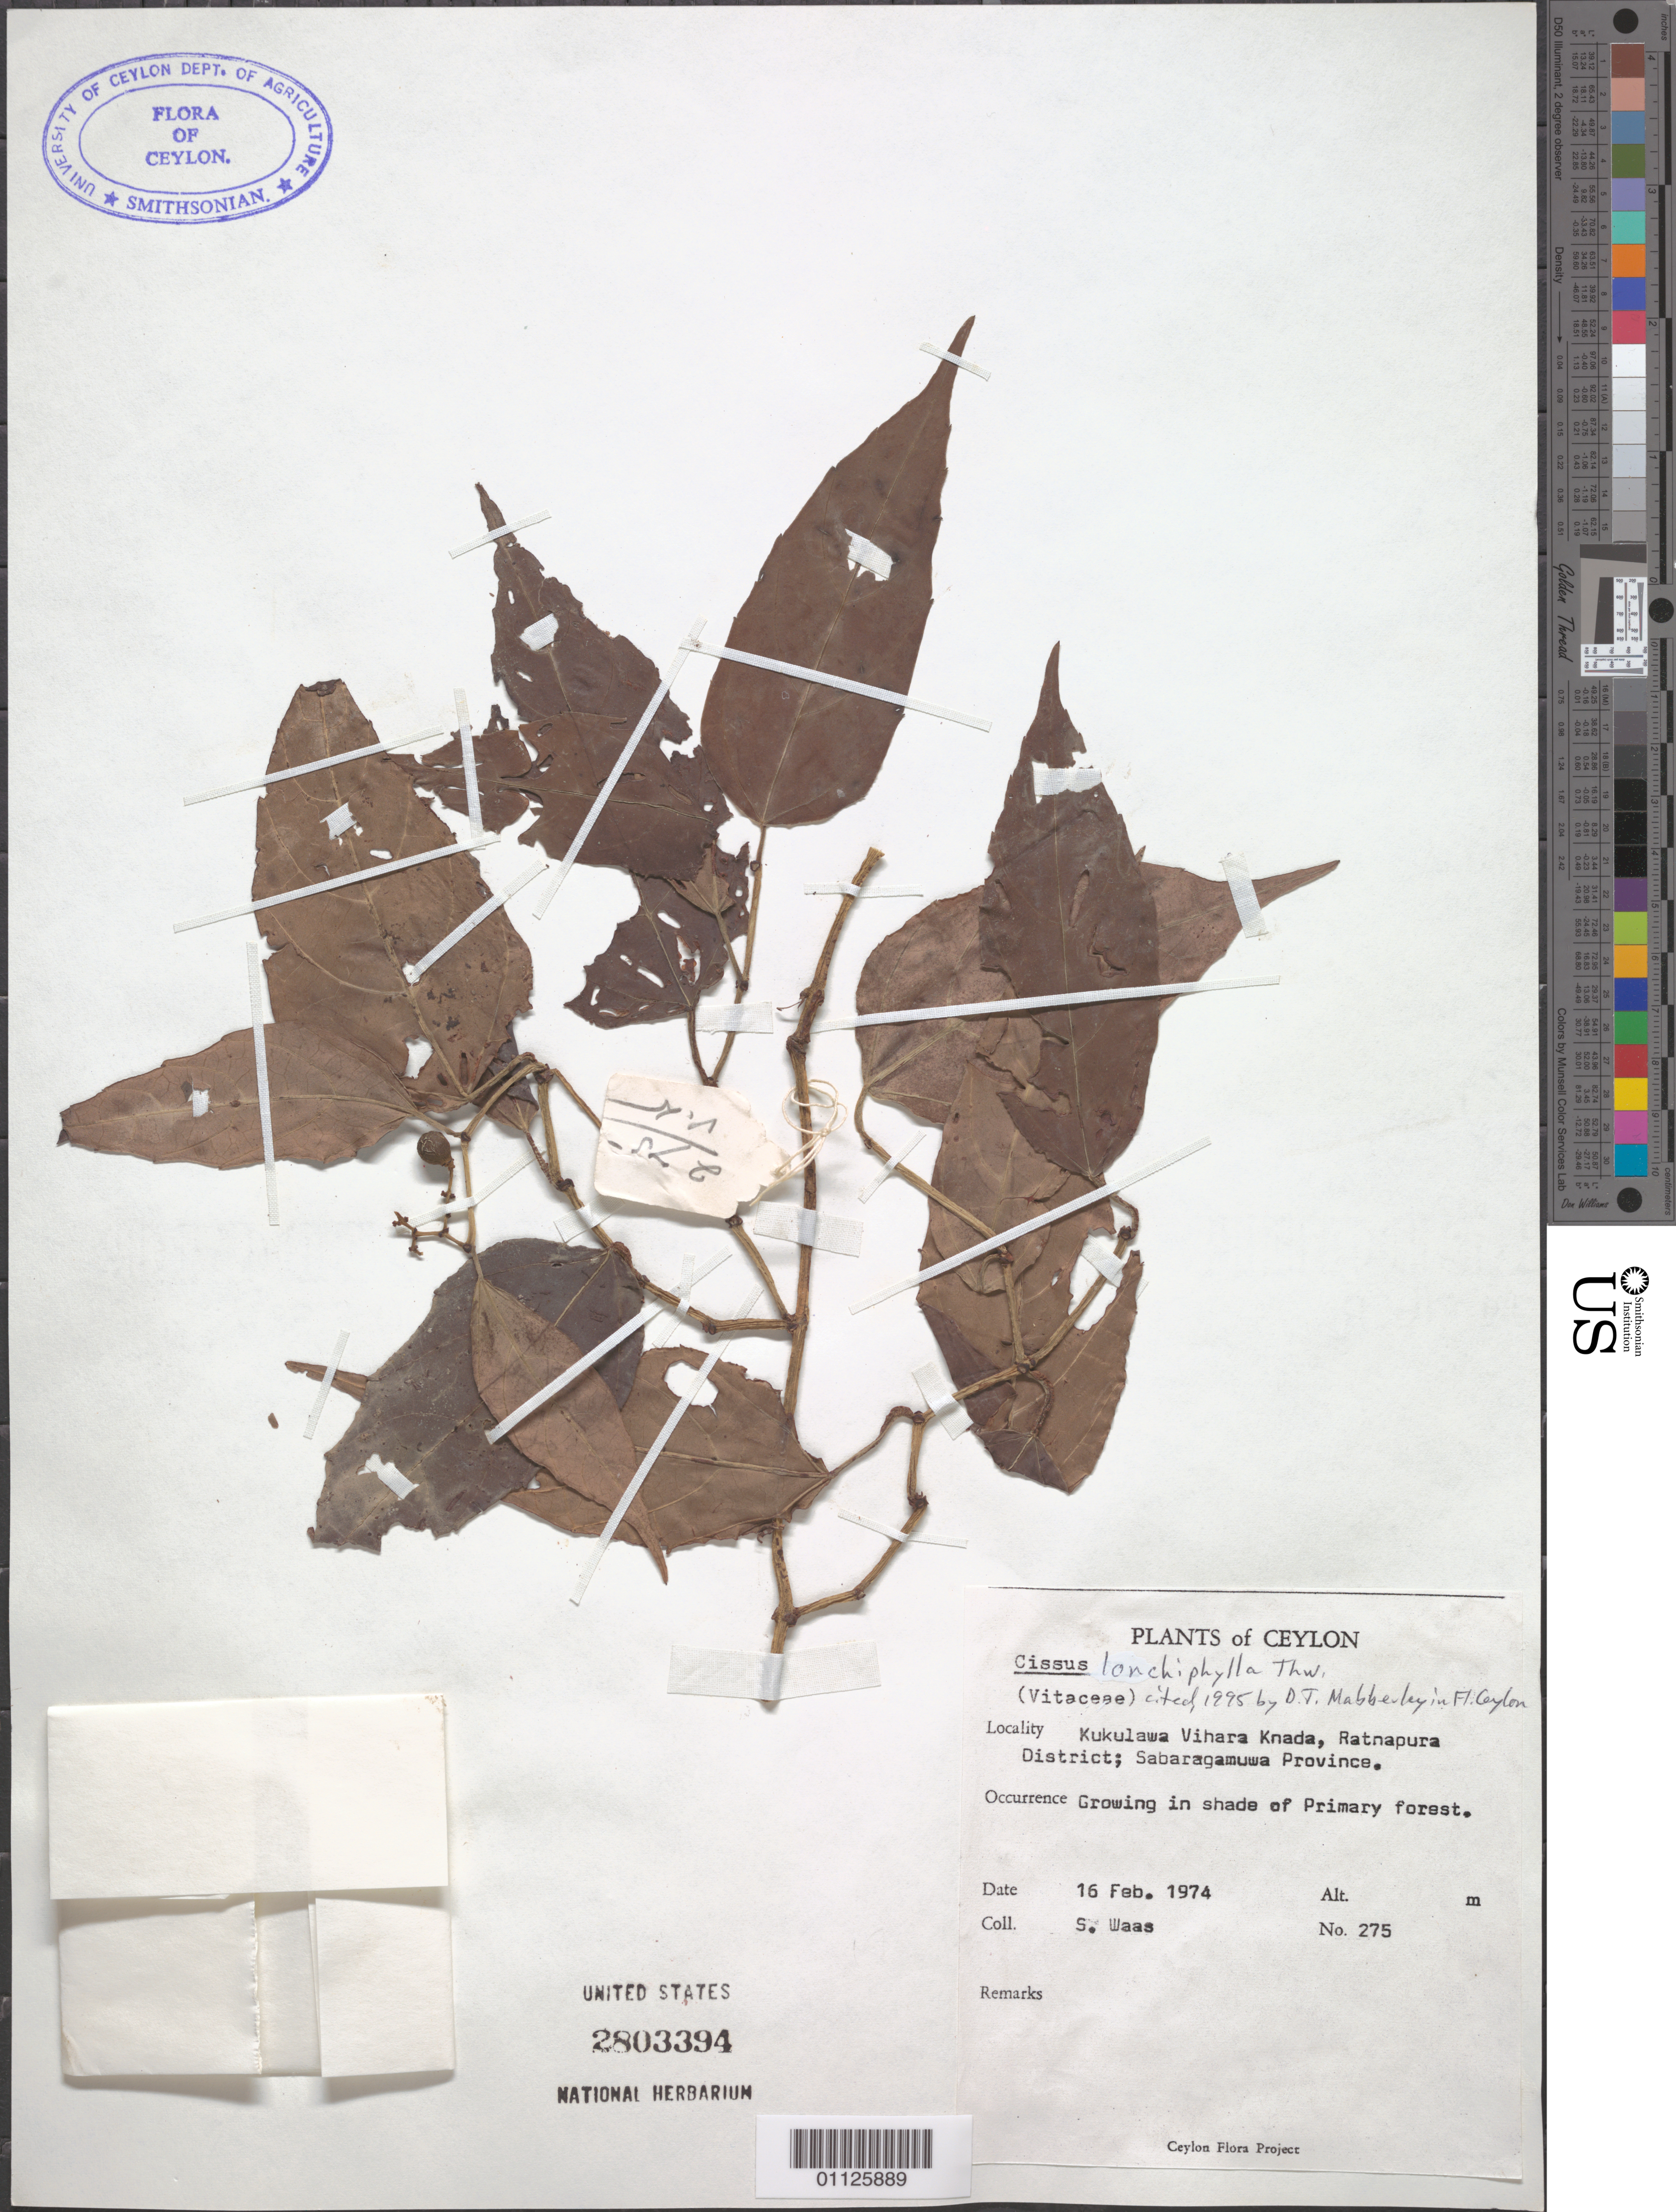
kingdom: Plantae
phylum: Tracheophyta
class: Magnoliopsida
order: Vitales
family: Vitaceae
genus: Cissus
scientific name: Cissus lonchiphylla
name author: Thwaites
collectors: S. Waas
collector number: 275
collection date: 1974-02-16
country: Sri Lanka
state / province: Sabaragamuwa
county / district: Ratnapura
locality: Kukulawa Vihara Knada.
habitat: Growing in shade of Primary forest.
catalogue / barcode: US 2803394